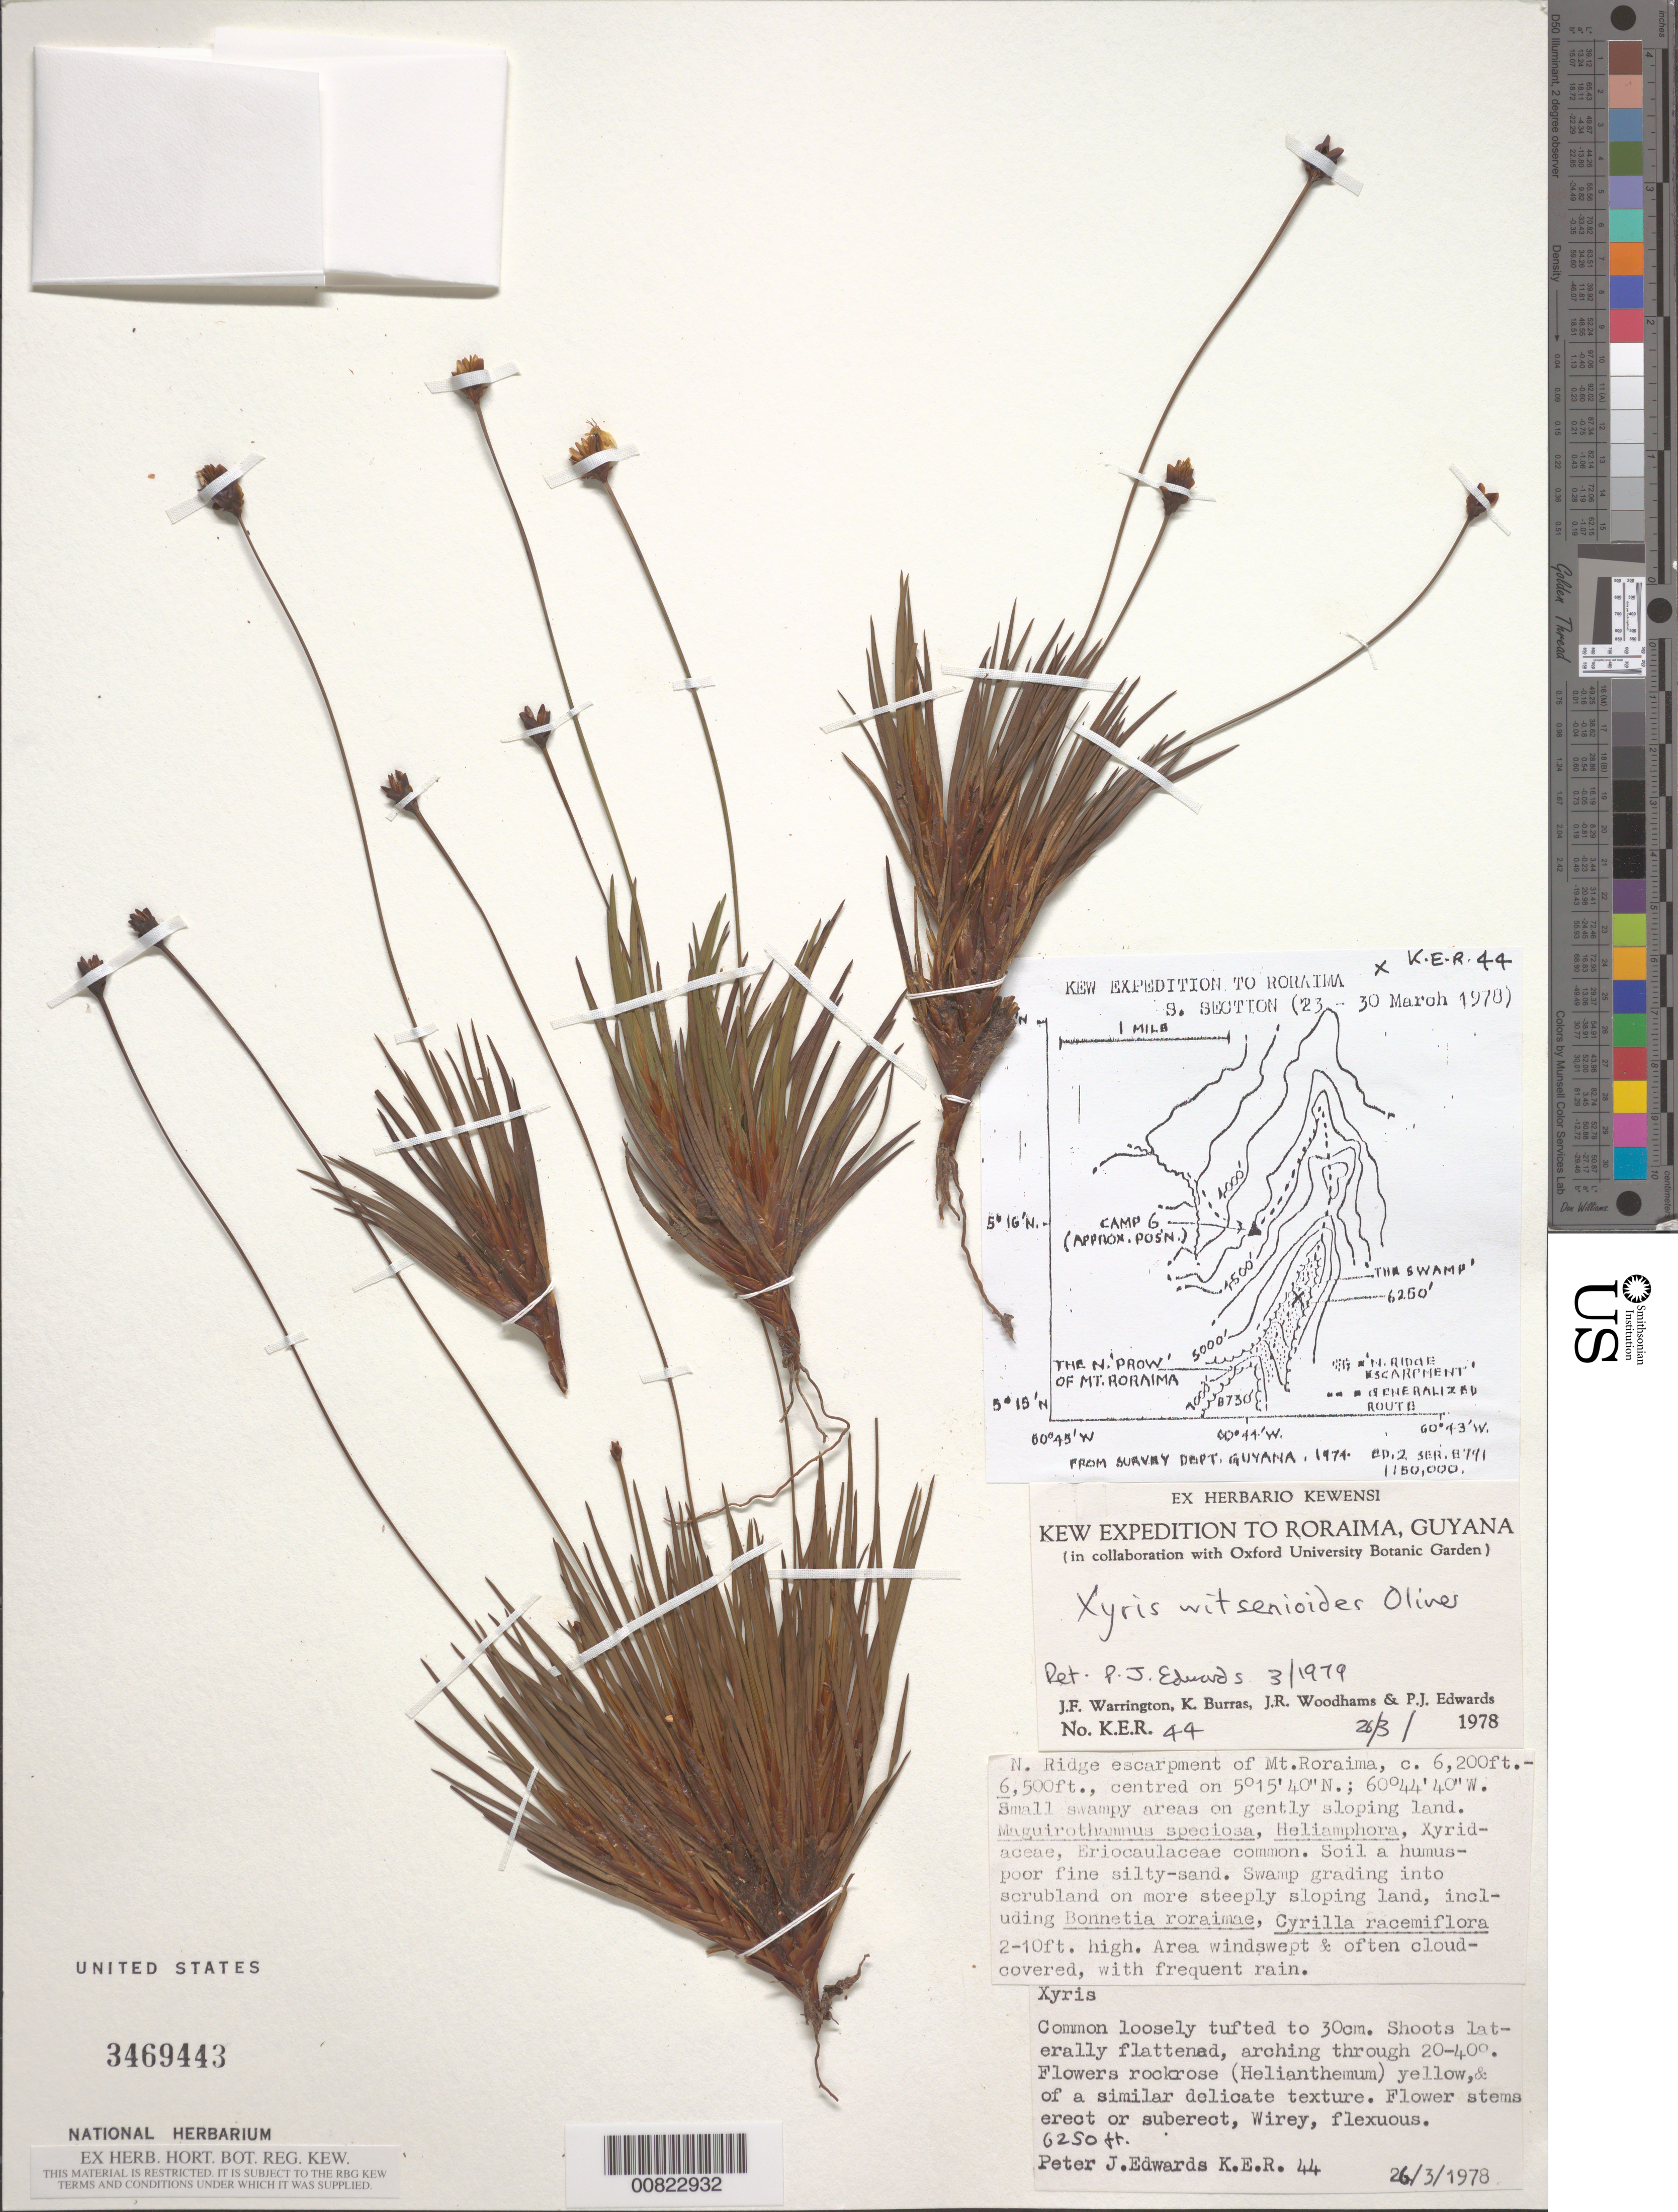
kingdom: Plantae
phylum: Tracheophyta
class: Liliopsida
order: Poales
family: Xyridaceae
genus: Xyris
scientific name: Xyris witsenioides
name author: Oliv. ex Thurn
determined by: Edwards, P. J.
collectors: J. Warrington, K. Burras, J. Woodhams & P. Edwards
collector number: KER 44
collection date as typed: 26-Mar-78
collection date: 1978-03-26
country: Guyana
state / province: Cuyuni-Mazaruni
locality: Mt. Roraima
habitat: Small swampy areas on gently sloping land, soil a humus-poor fine silty sand; area windswept and often cloud-covered with frequent rain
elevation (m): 1905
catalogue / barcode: US 3469443